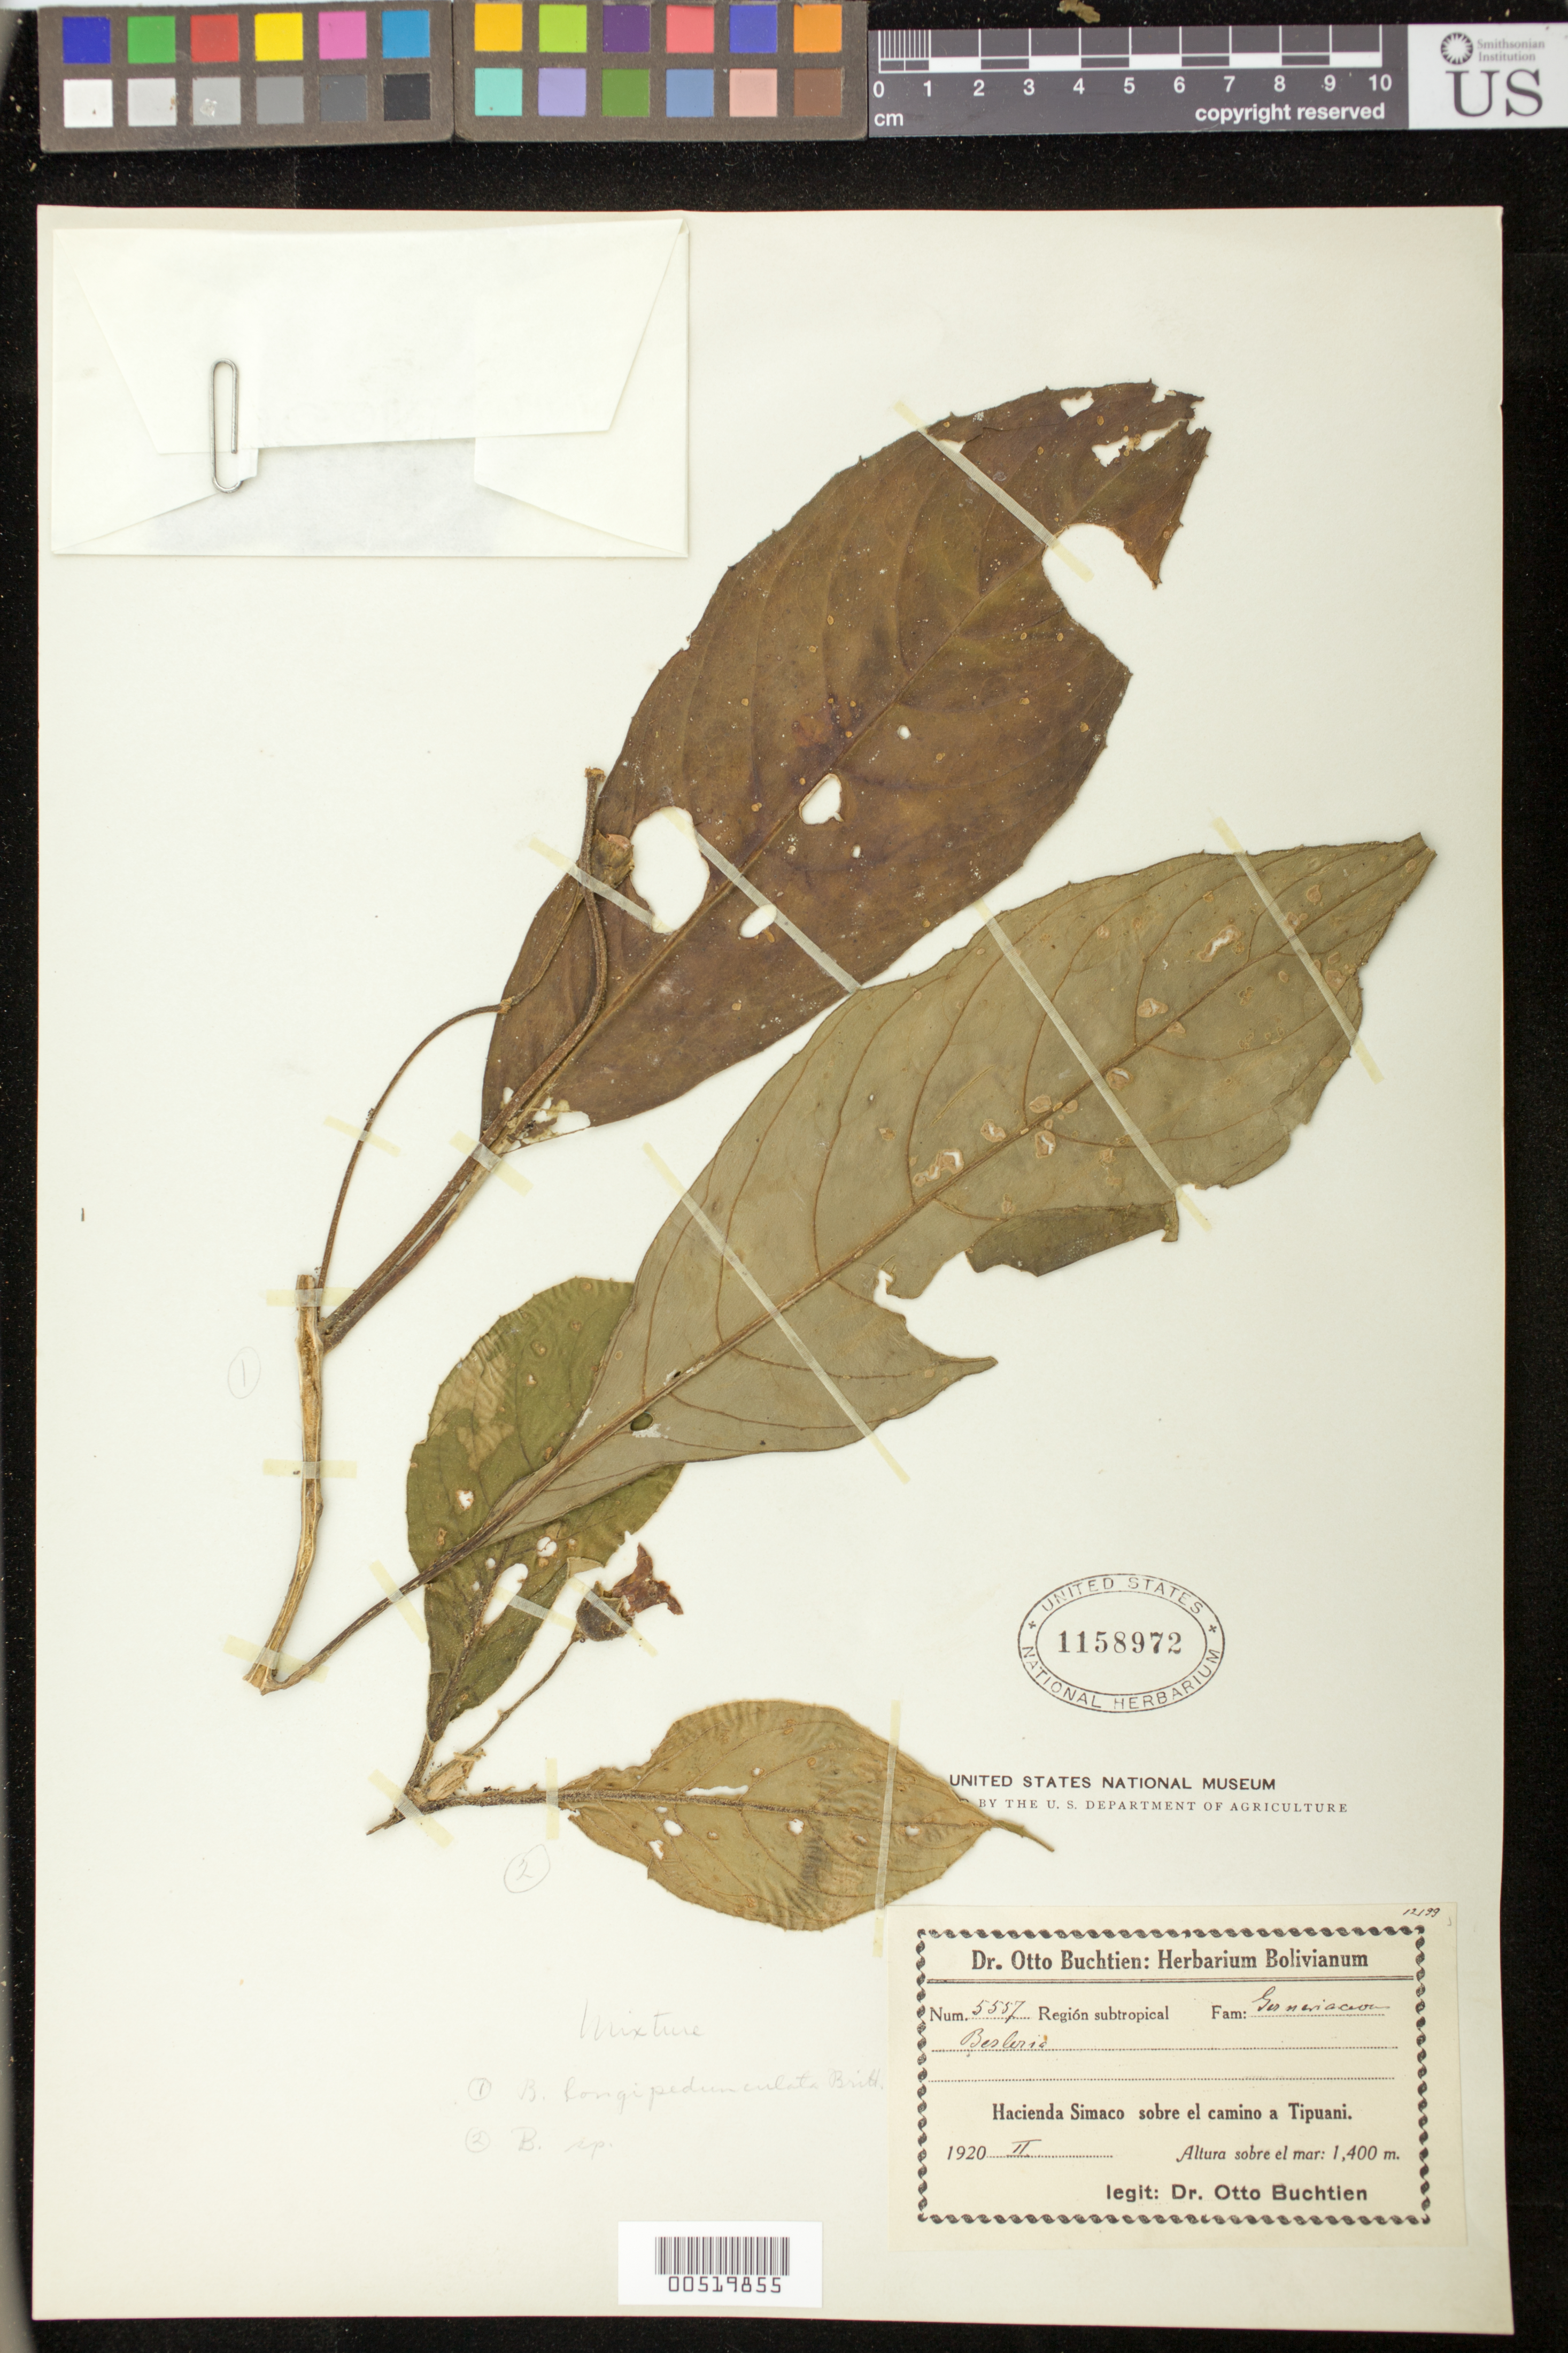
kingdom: Plantae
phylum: Tracheophyta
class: Magnoliopsida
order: Lamiales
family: Gesneriaceae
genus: Besleria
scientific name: Besleria sp.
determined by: Skog, Laurence E.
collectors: O. Buchtien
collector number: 5557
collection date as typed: Feb 1920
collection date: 1920-02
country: Bolivia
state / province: La Paz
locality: Hacienda Simaco sobre el camino a Tipuani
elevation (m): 1400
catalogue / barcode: US 1158972